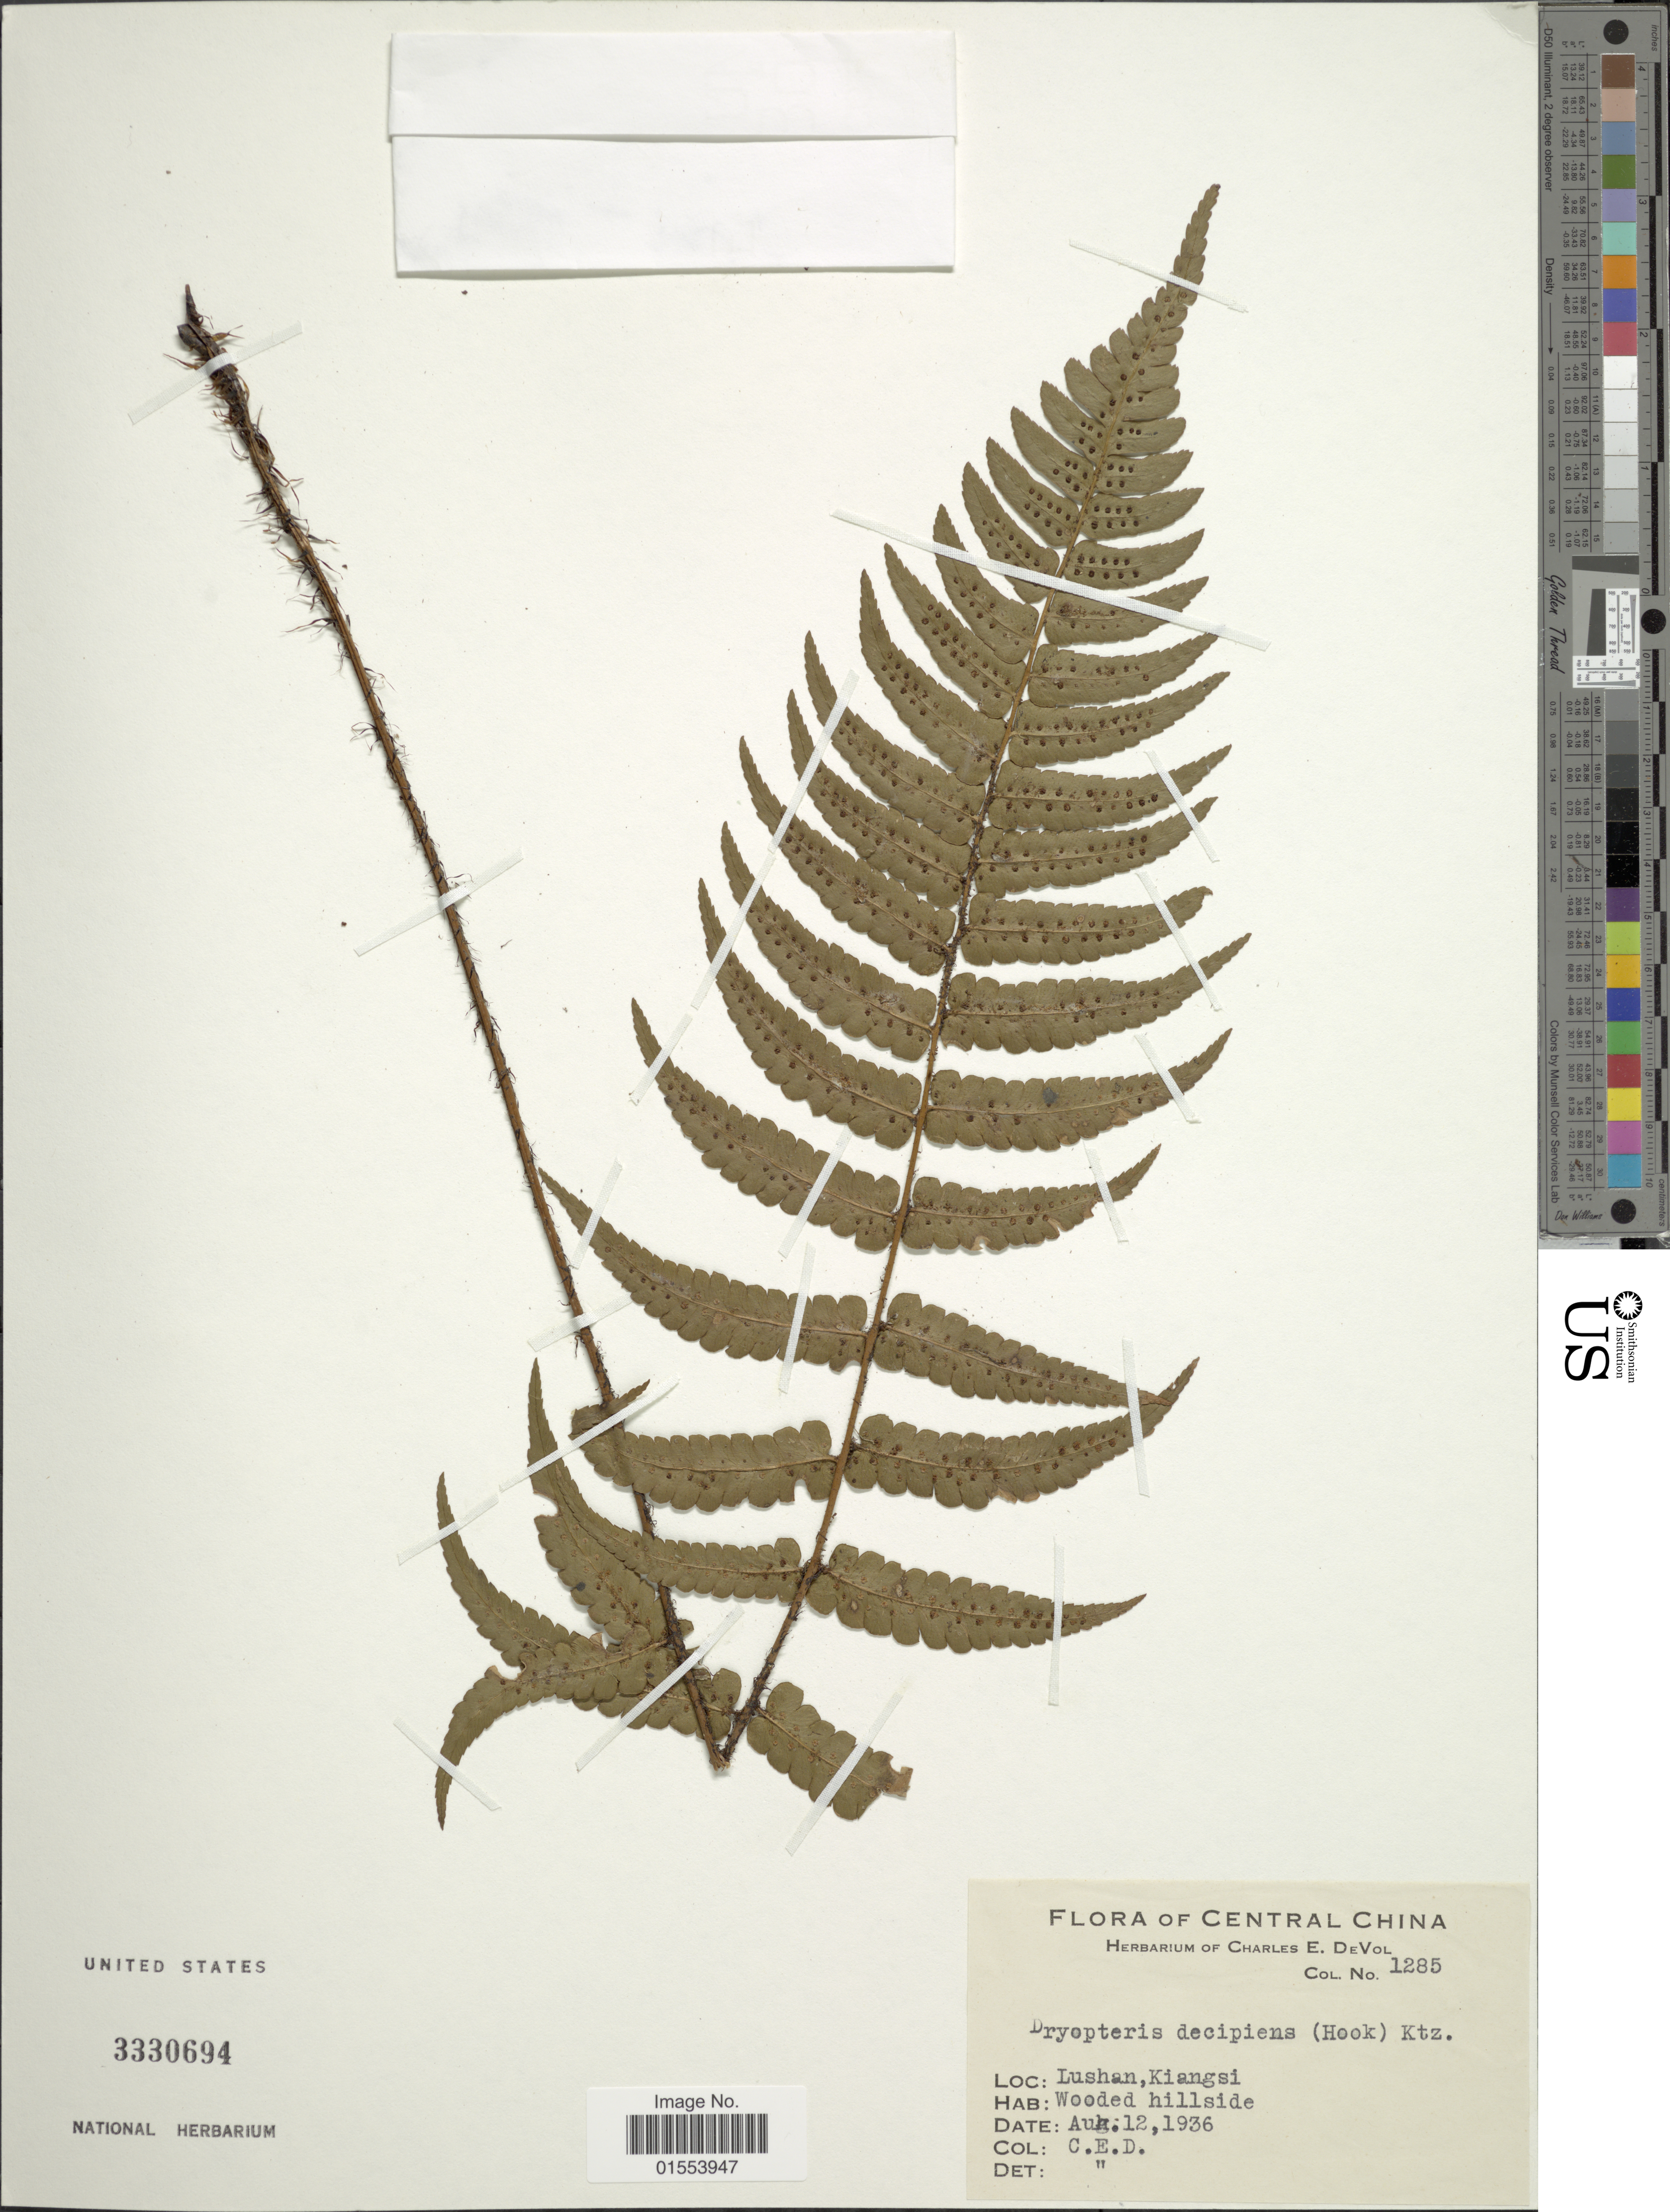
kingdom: Plantae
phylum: Tracheophyta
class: Polypodiopsida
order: Polypodiales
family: Dryopteridaceae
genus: Dryopteris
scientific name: Dryopteris decipiens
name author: (Hook.) Kuntze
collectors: C. E. De Vol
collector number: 1285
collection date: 1936-08-12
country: China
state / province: Jiangxi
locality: Central China. Lushan, Kiangsi.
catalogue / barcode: US 3330694